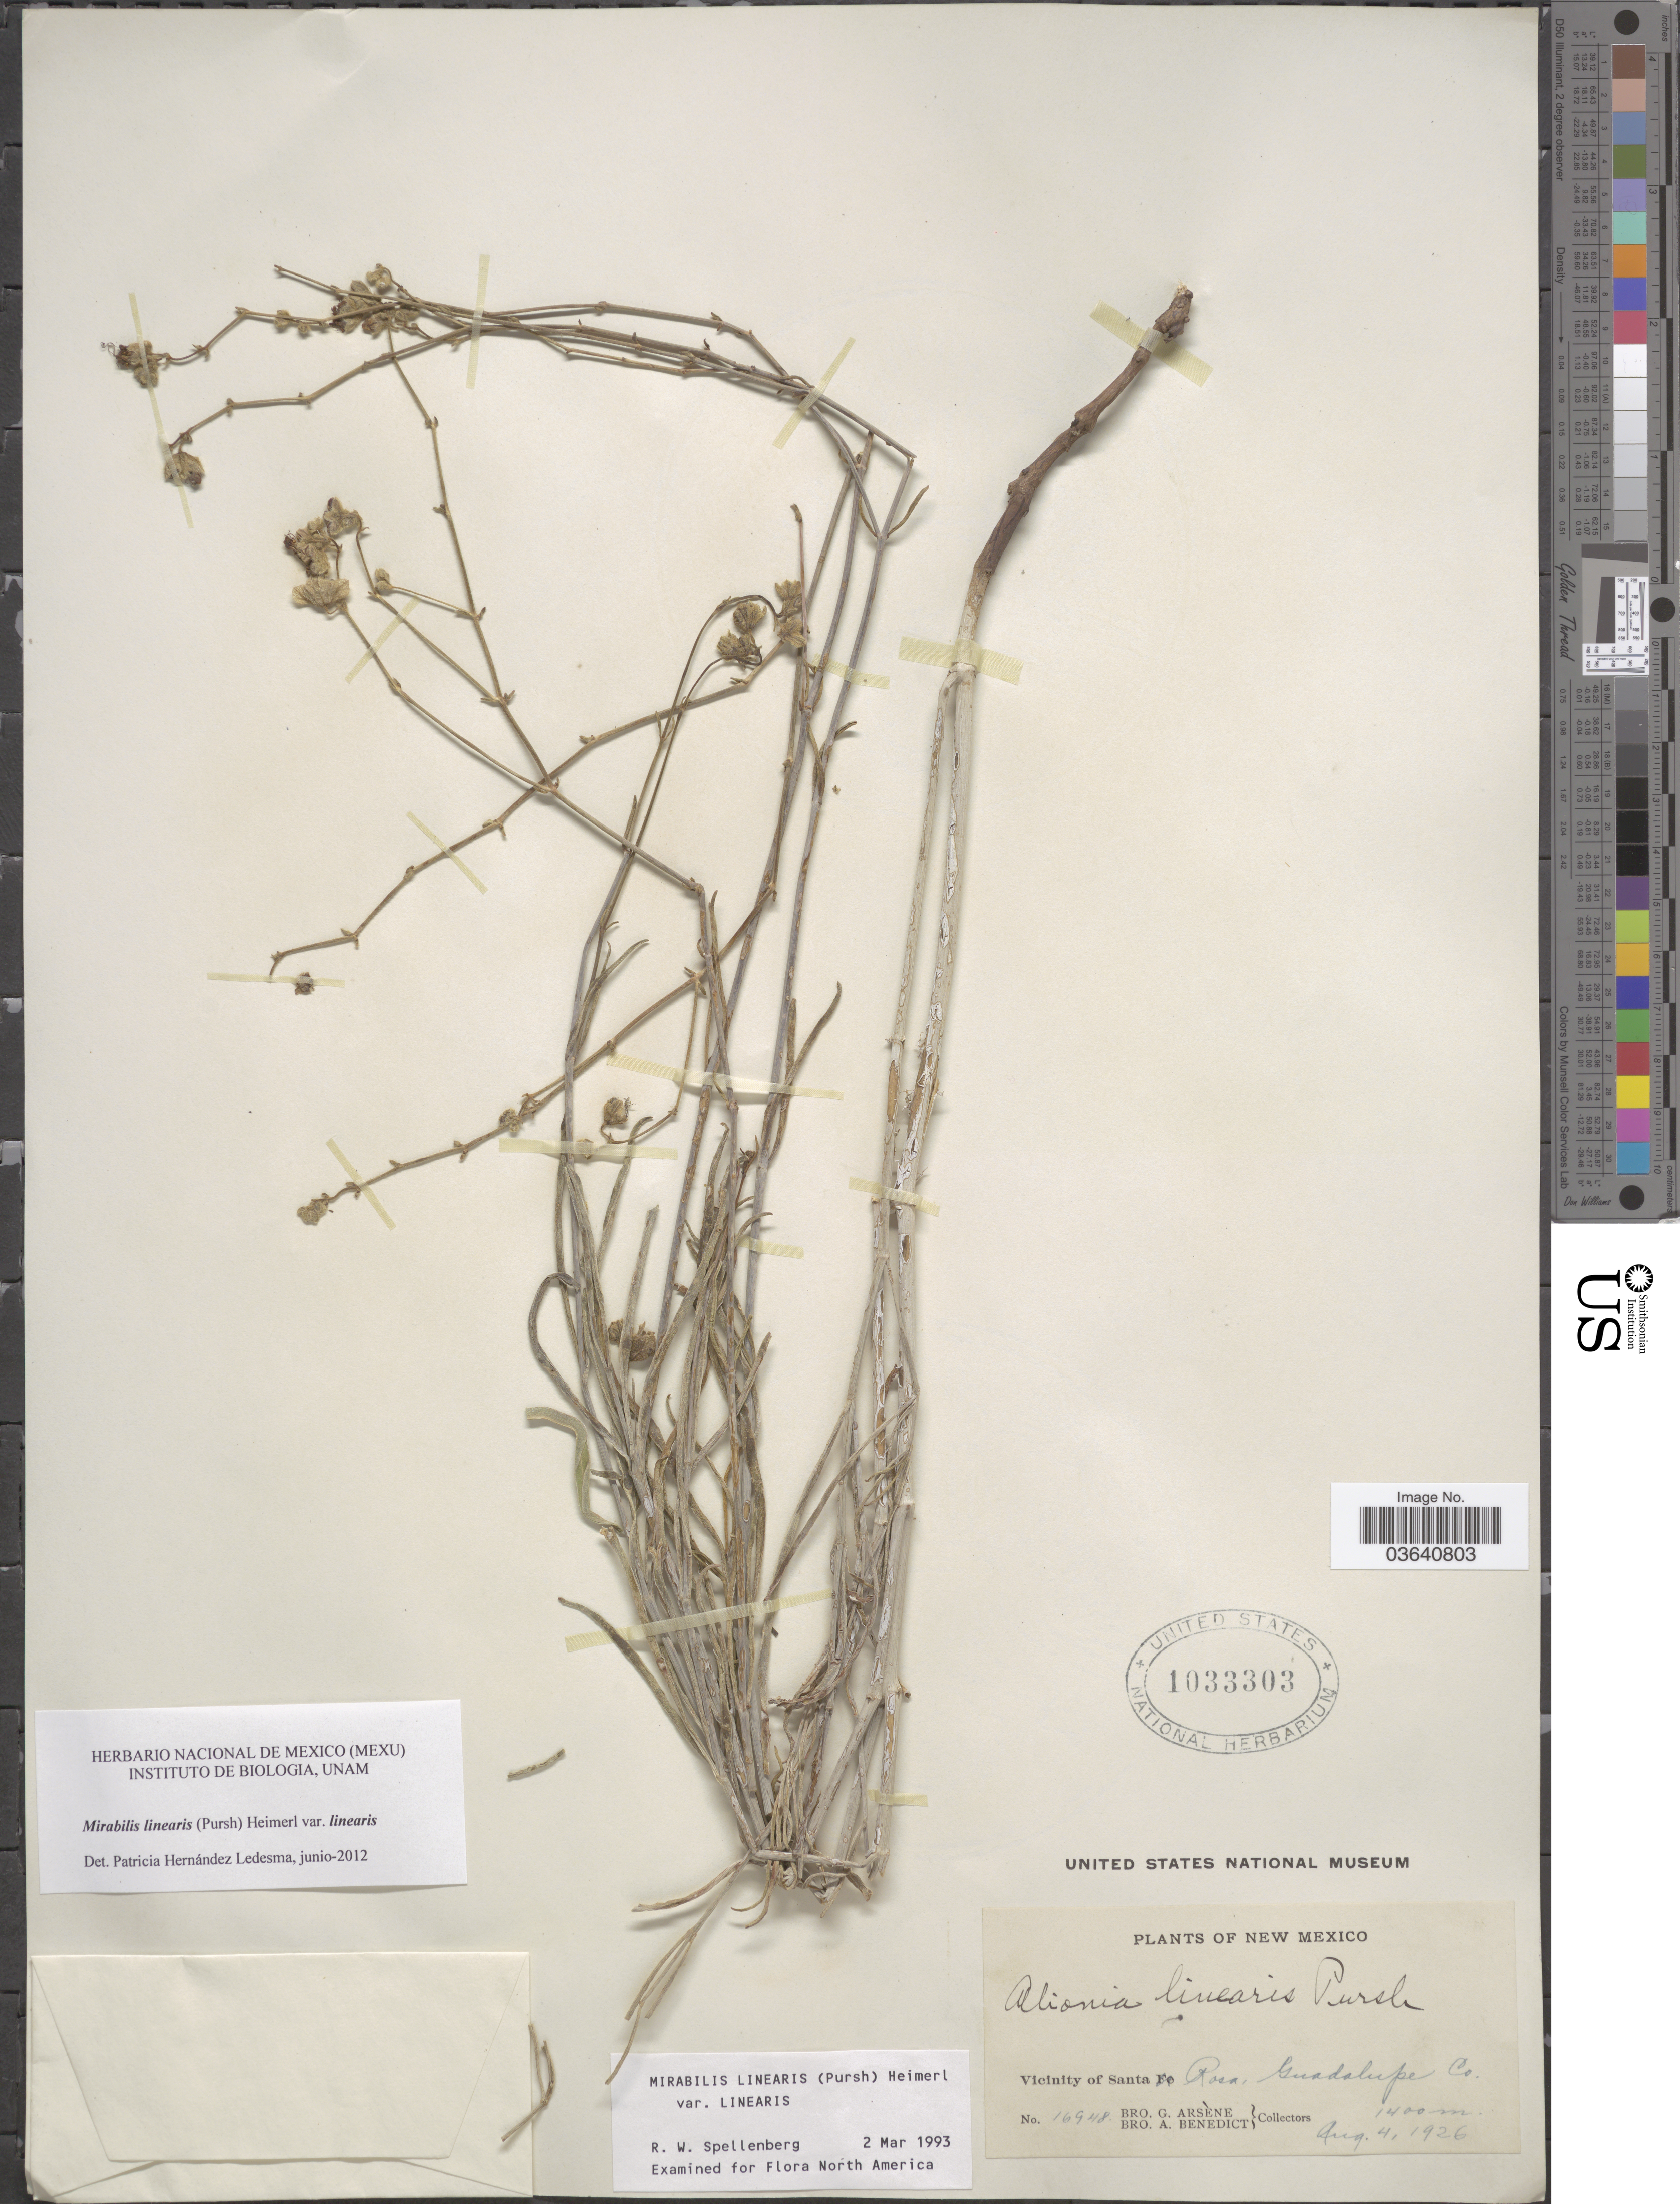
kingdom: Plantae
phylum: Tracheophyta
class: Magnoliopsida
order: Caryophyllales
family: Nyctaginaceae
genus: Mirabilis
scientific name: Mirabilis linearis var. linearis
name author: (Pursh) Heimerl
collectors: Bro. G. Arsène & Bro. A. Benedict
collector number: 16948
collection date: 1926-08-04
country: United States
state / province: New Mexico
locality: Vicinity of Santa Rosa, Guadalupe Co.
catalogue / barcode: US 1033303